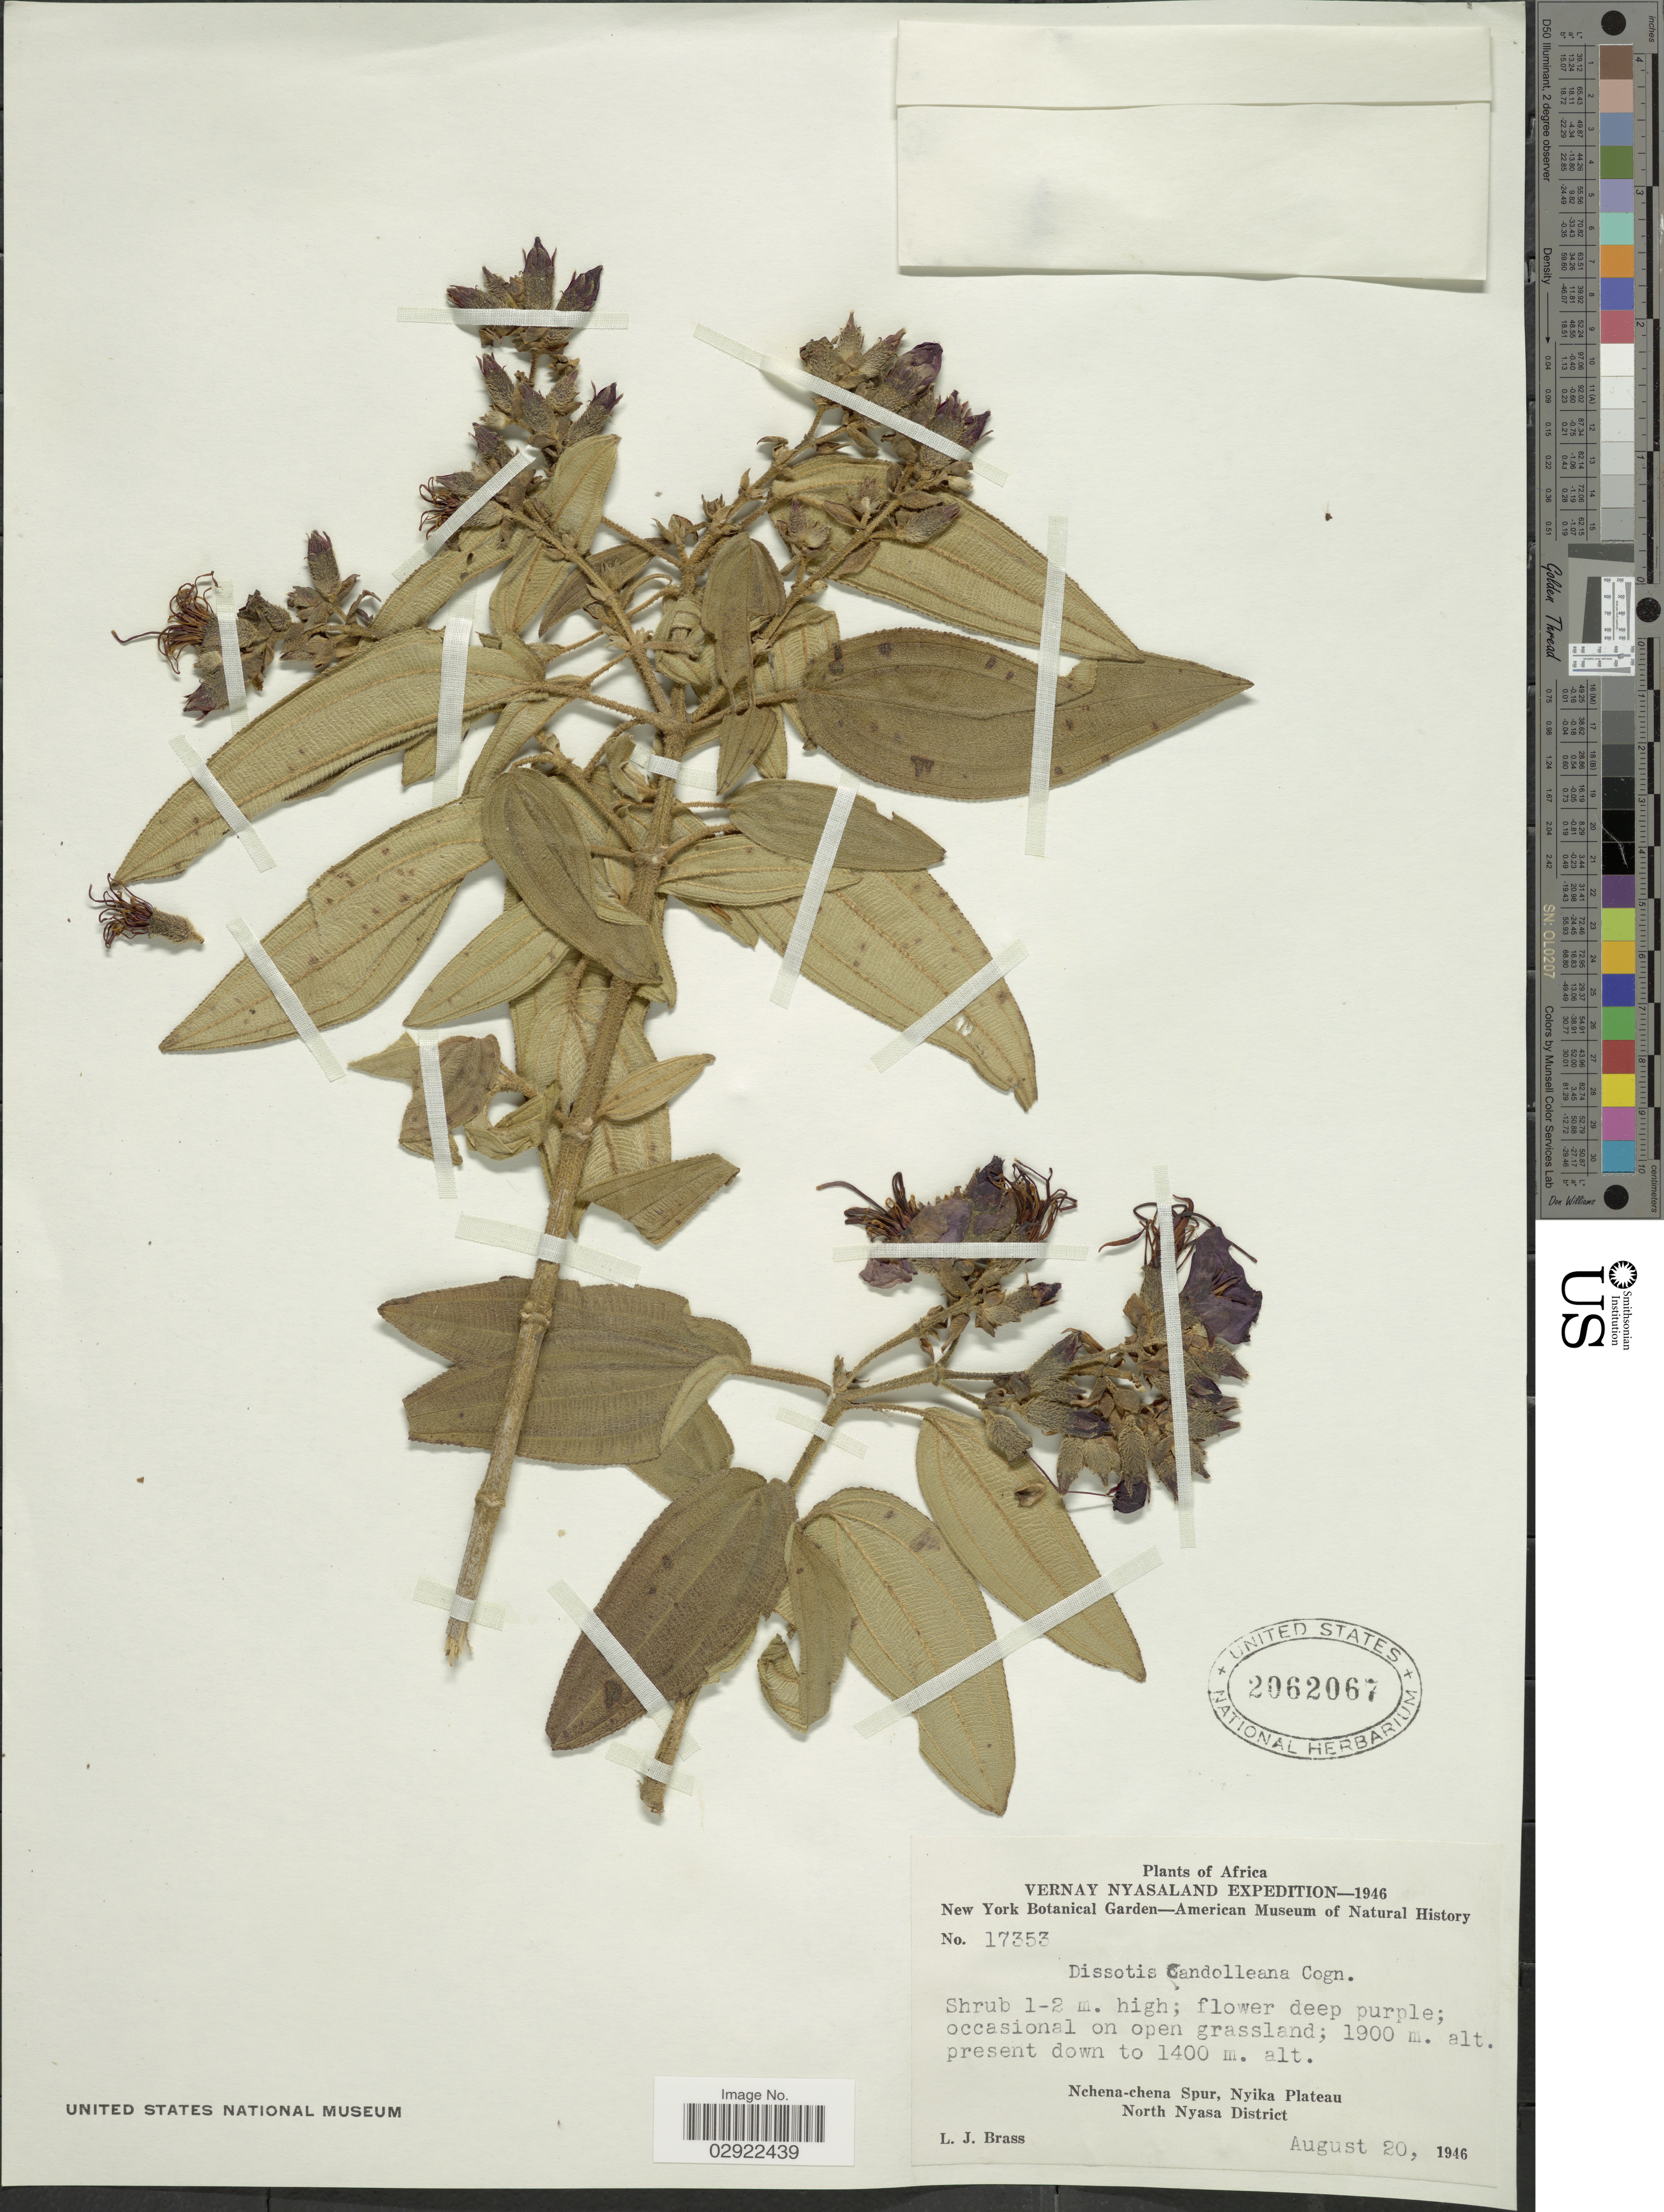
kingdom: Plantae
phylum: Tracheophyta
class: Magnoliopsida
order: Myrtales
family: Melastomataceae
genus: Rosettea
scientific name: Rosettea princeps var. candolleana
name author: (Cogn.) Ver.-Lib. & G. Kadereit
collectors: L. J. Brass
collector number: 17353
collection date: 1946-08-20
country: Malawi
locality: Vernay Nyasaland. Nchena-chena Spur, Nyika Plateau. North Nyasa District.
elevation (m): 1400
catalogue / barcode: US 2062067